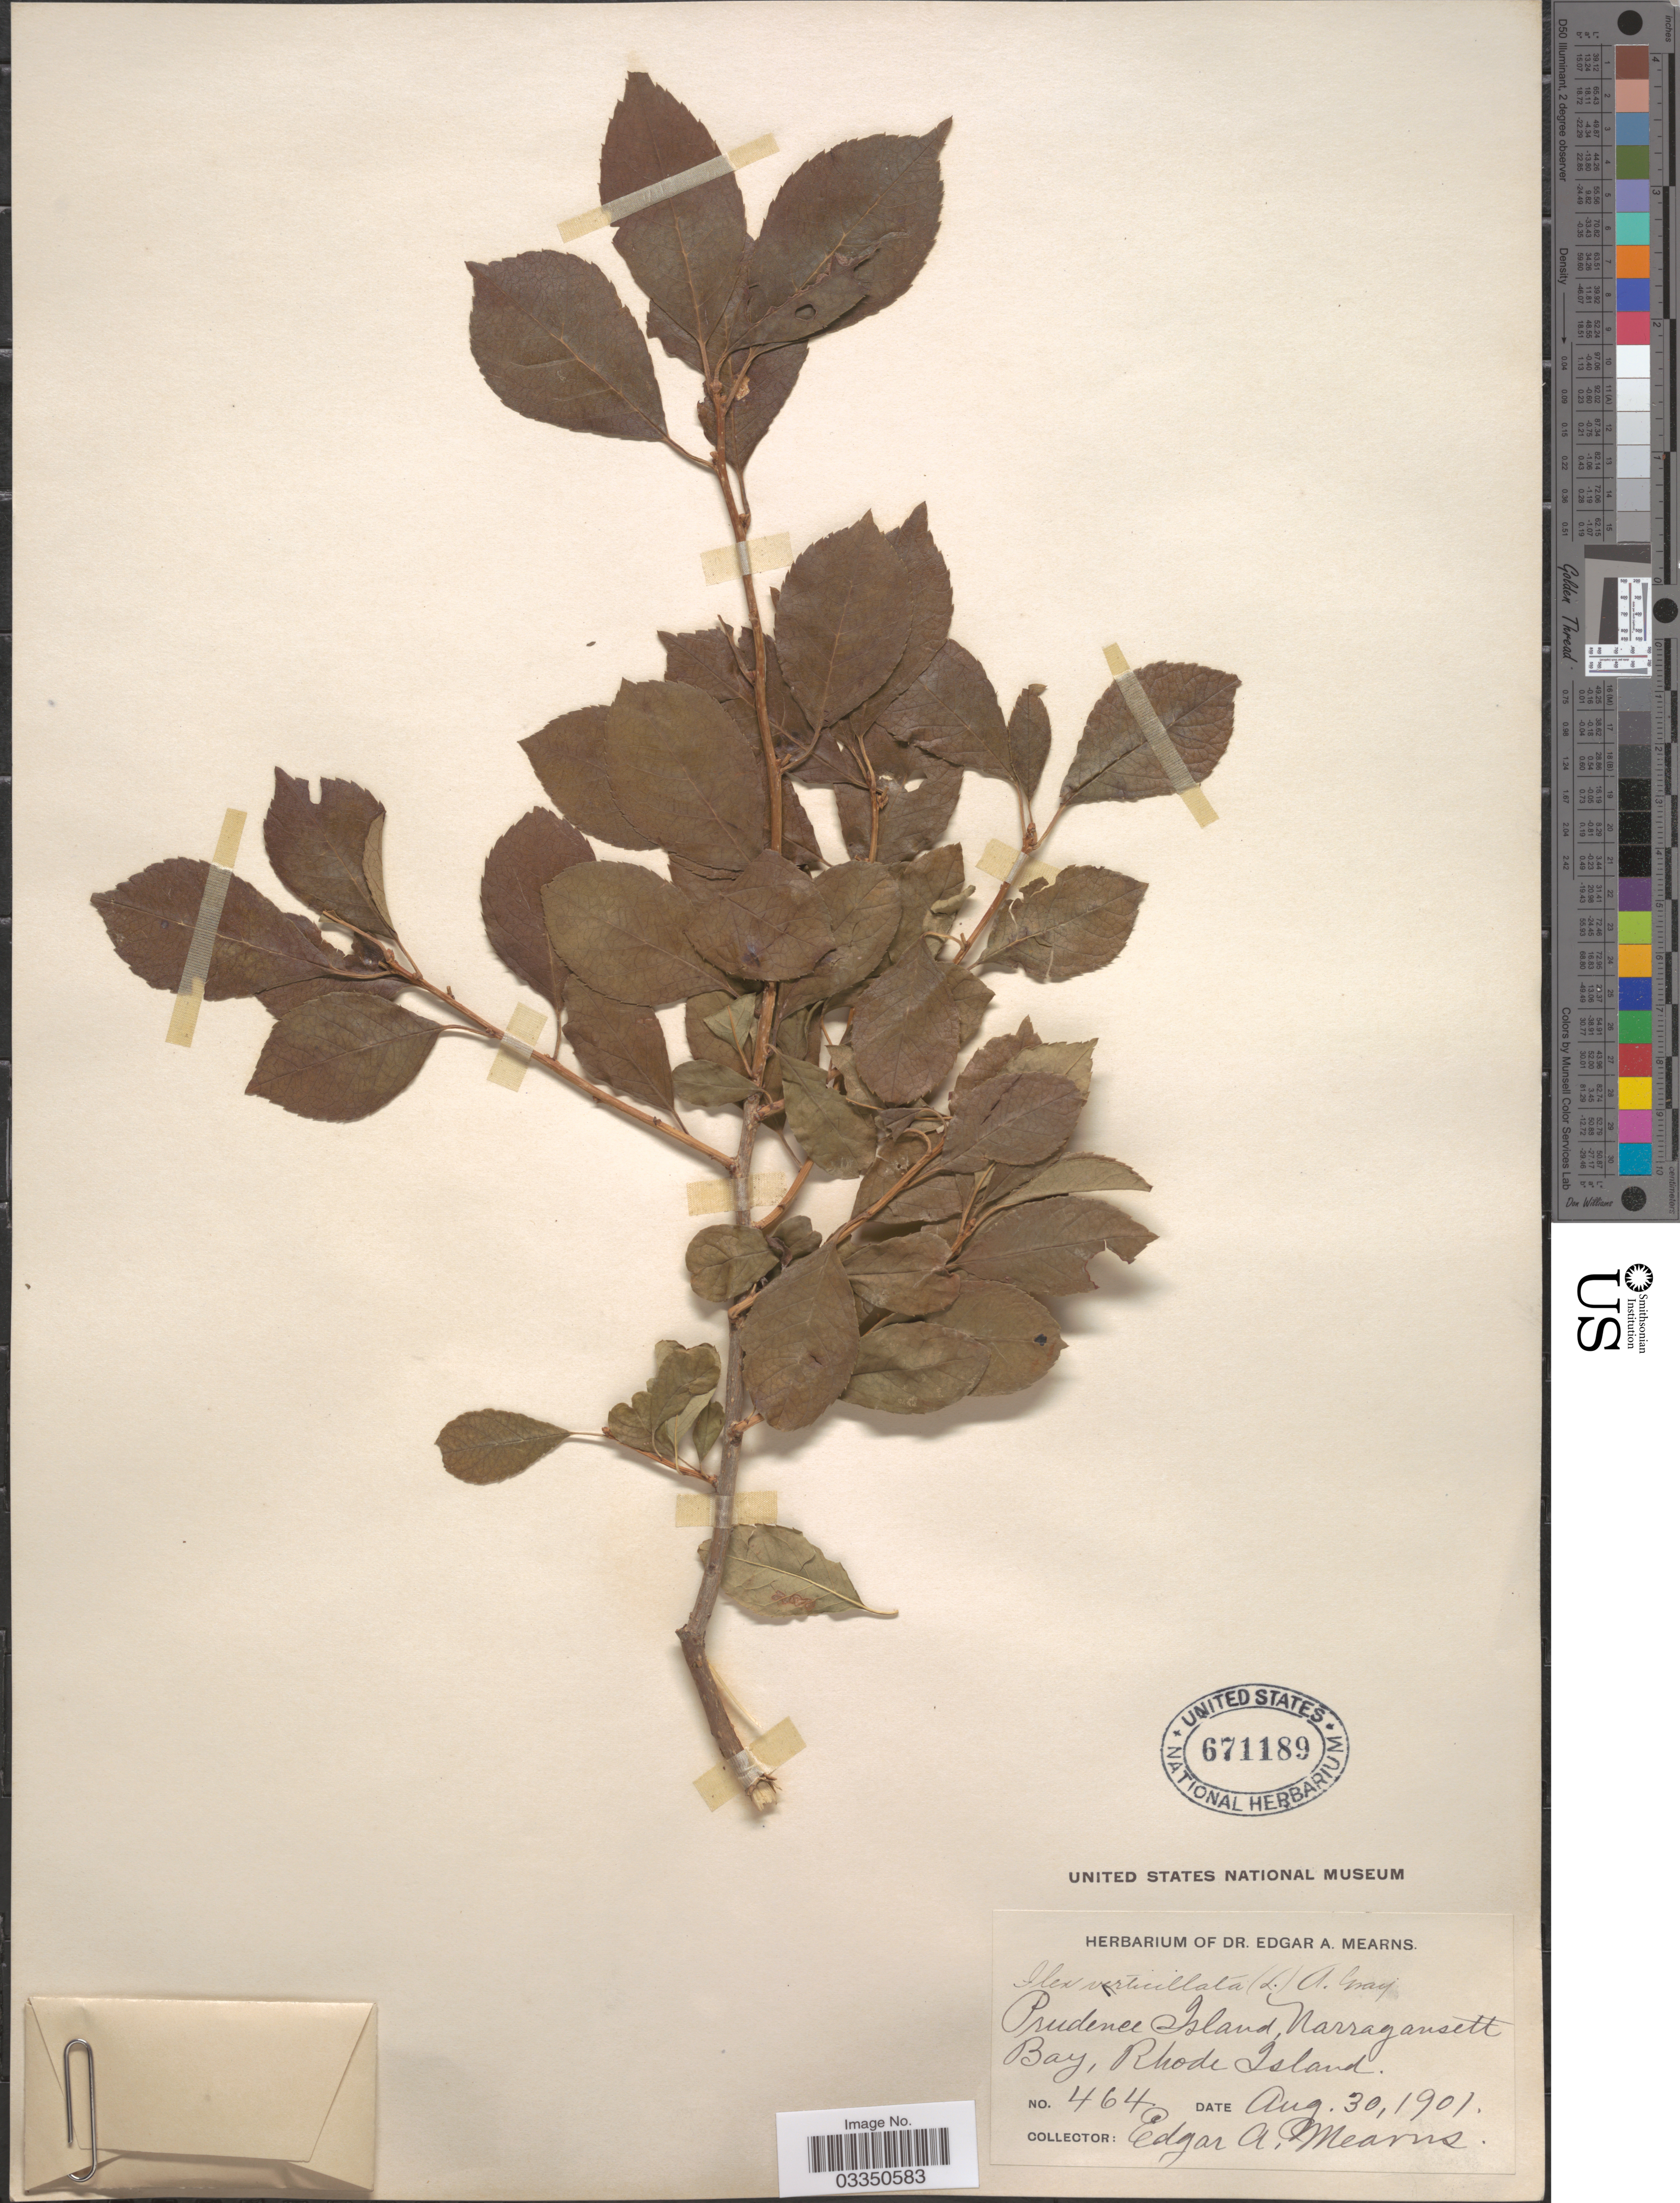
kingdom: Plantae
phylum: Tracheophyta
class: Magnoliopsida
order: Aquifoliales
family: Aquifoliaceae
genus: Ilex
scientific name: Ilex verticillata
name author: (L.) A. Gray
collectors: E. A. Mearns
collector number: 464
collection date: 1901-08-30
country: United States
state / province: Rhode Island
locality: Prudence Island, Narragansett Bay.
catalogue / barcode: US 671189